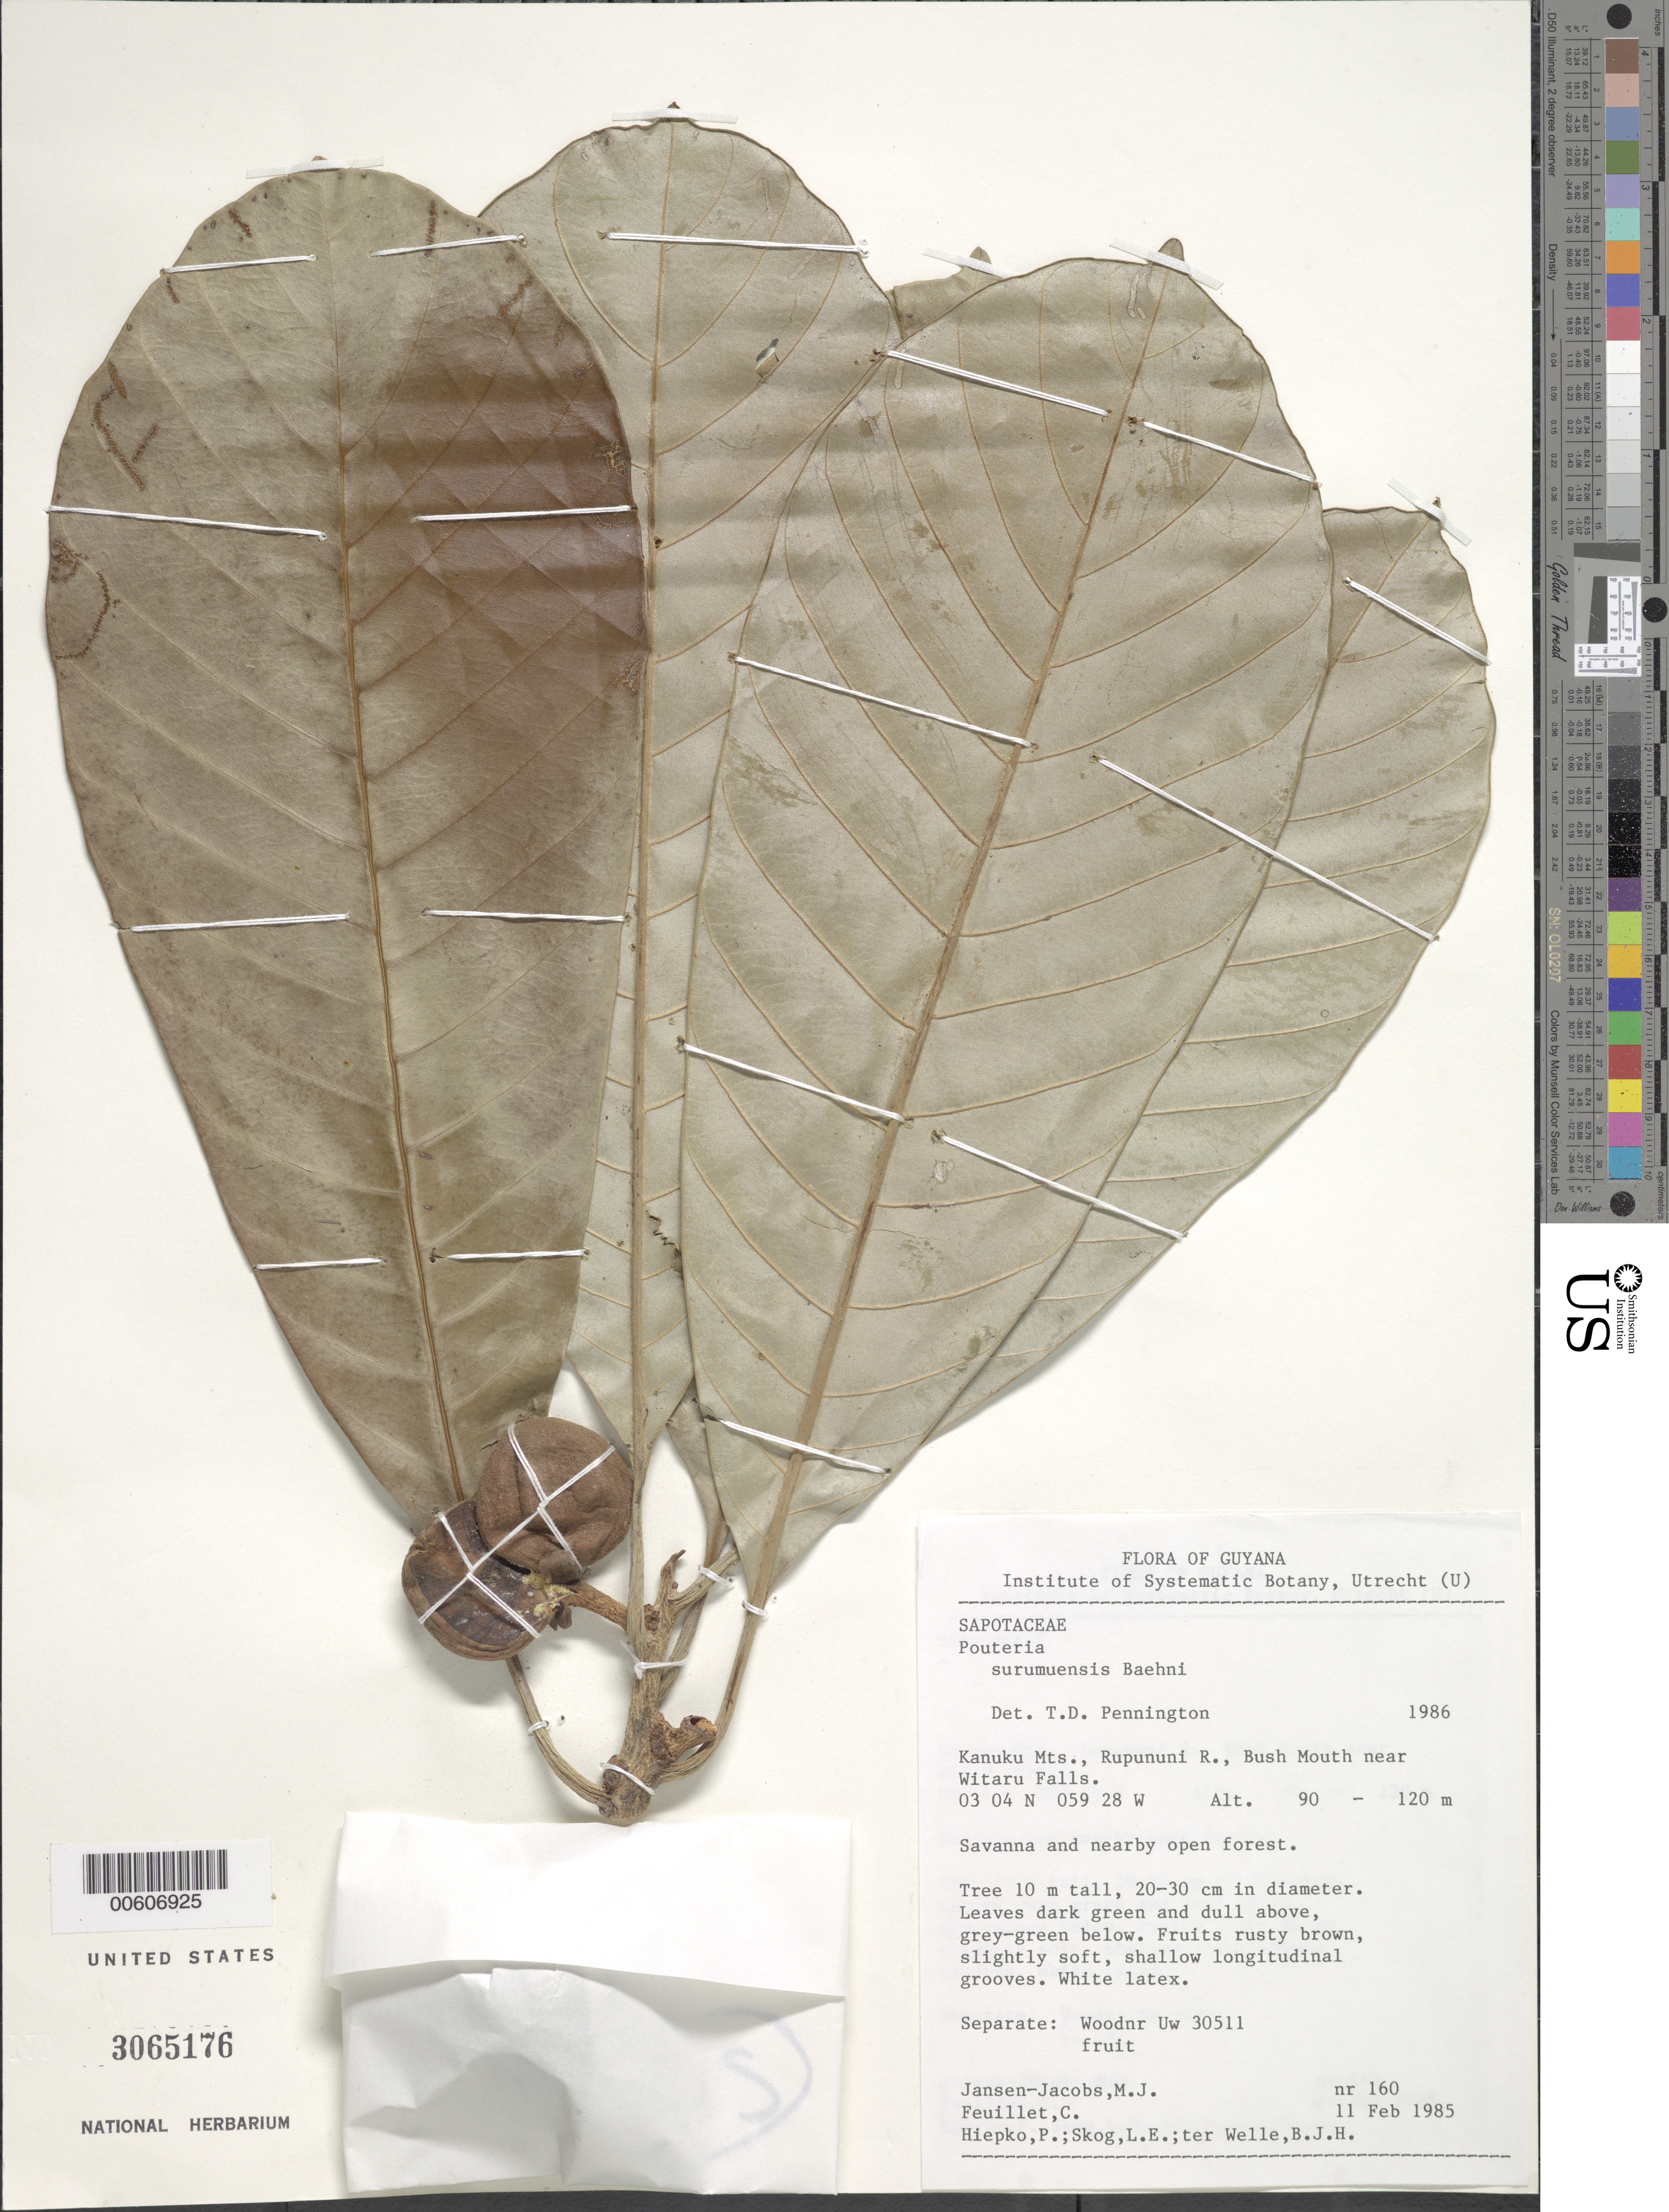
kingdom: Plantae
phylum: Tracheophyta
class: Magnoliopsida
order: Ericales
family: Sapotaceae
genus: Pouteria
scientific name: Pouteria surumuensis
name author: Baehni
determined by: Pennington, T. D., (K)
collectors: M. J. Jansen-Jacobs, C. Feuillet, P. H. Hiepko, L. E. Skog & B. Welle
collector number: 160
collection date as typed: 11-Feb-85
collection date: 1985-02-11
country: Guyana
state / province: U. Takutu-U. Essequibo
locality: Kanuku Mts., Rupununi R., Bush Mouth near Witaru Falls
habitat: Savanna and nearby open forest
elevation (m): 90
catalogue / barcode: US 3065176